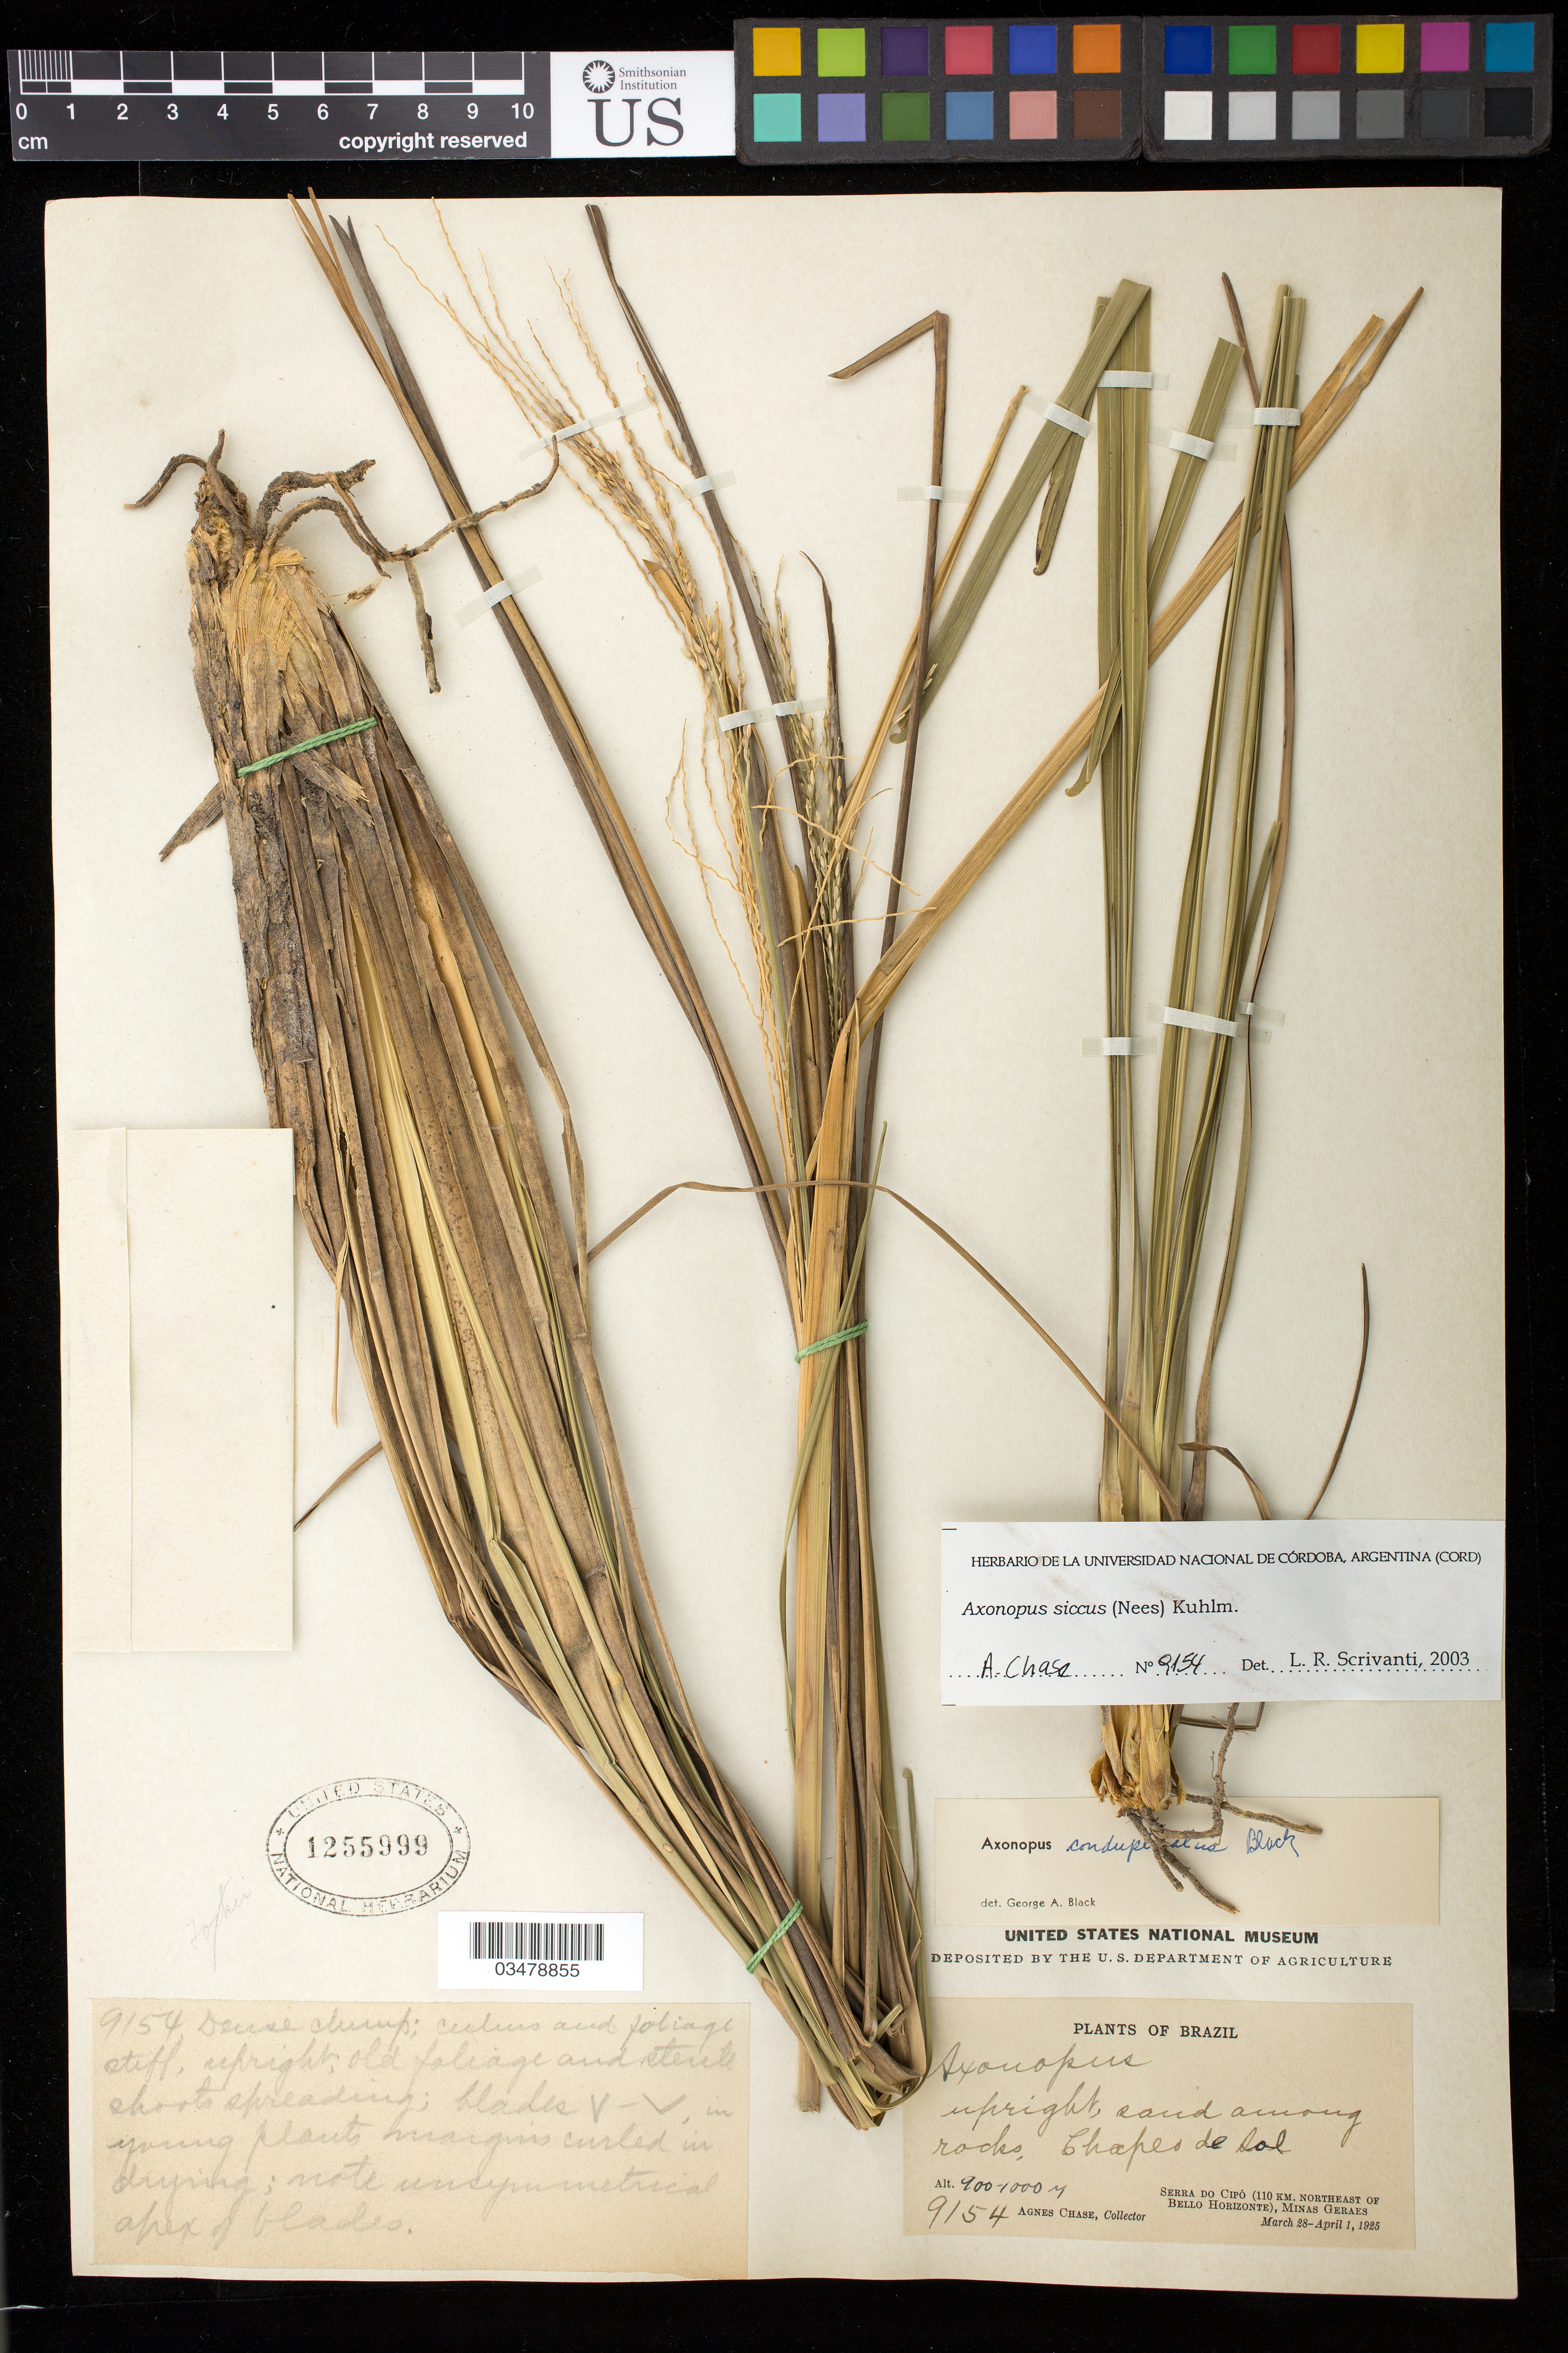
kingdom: Plantae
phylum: Tracheophyta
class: Liliopsida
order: Poales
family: Poaceae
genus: Axonopus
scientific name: Axonopus siccus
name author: (Nees) Kuhlm.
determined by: Scrivanti, L. R.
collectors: A. Chase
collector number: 9154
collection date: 1925-03-28/1925-04-01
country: Brazil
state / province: Minas Gerais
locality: Chapeo de Sol. Serra do Cipó (110 km. Northeast of Bello Horizonte), Minas Geraes.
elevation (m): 900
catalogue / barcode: US 1255999